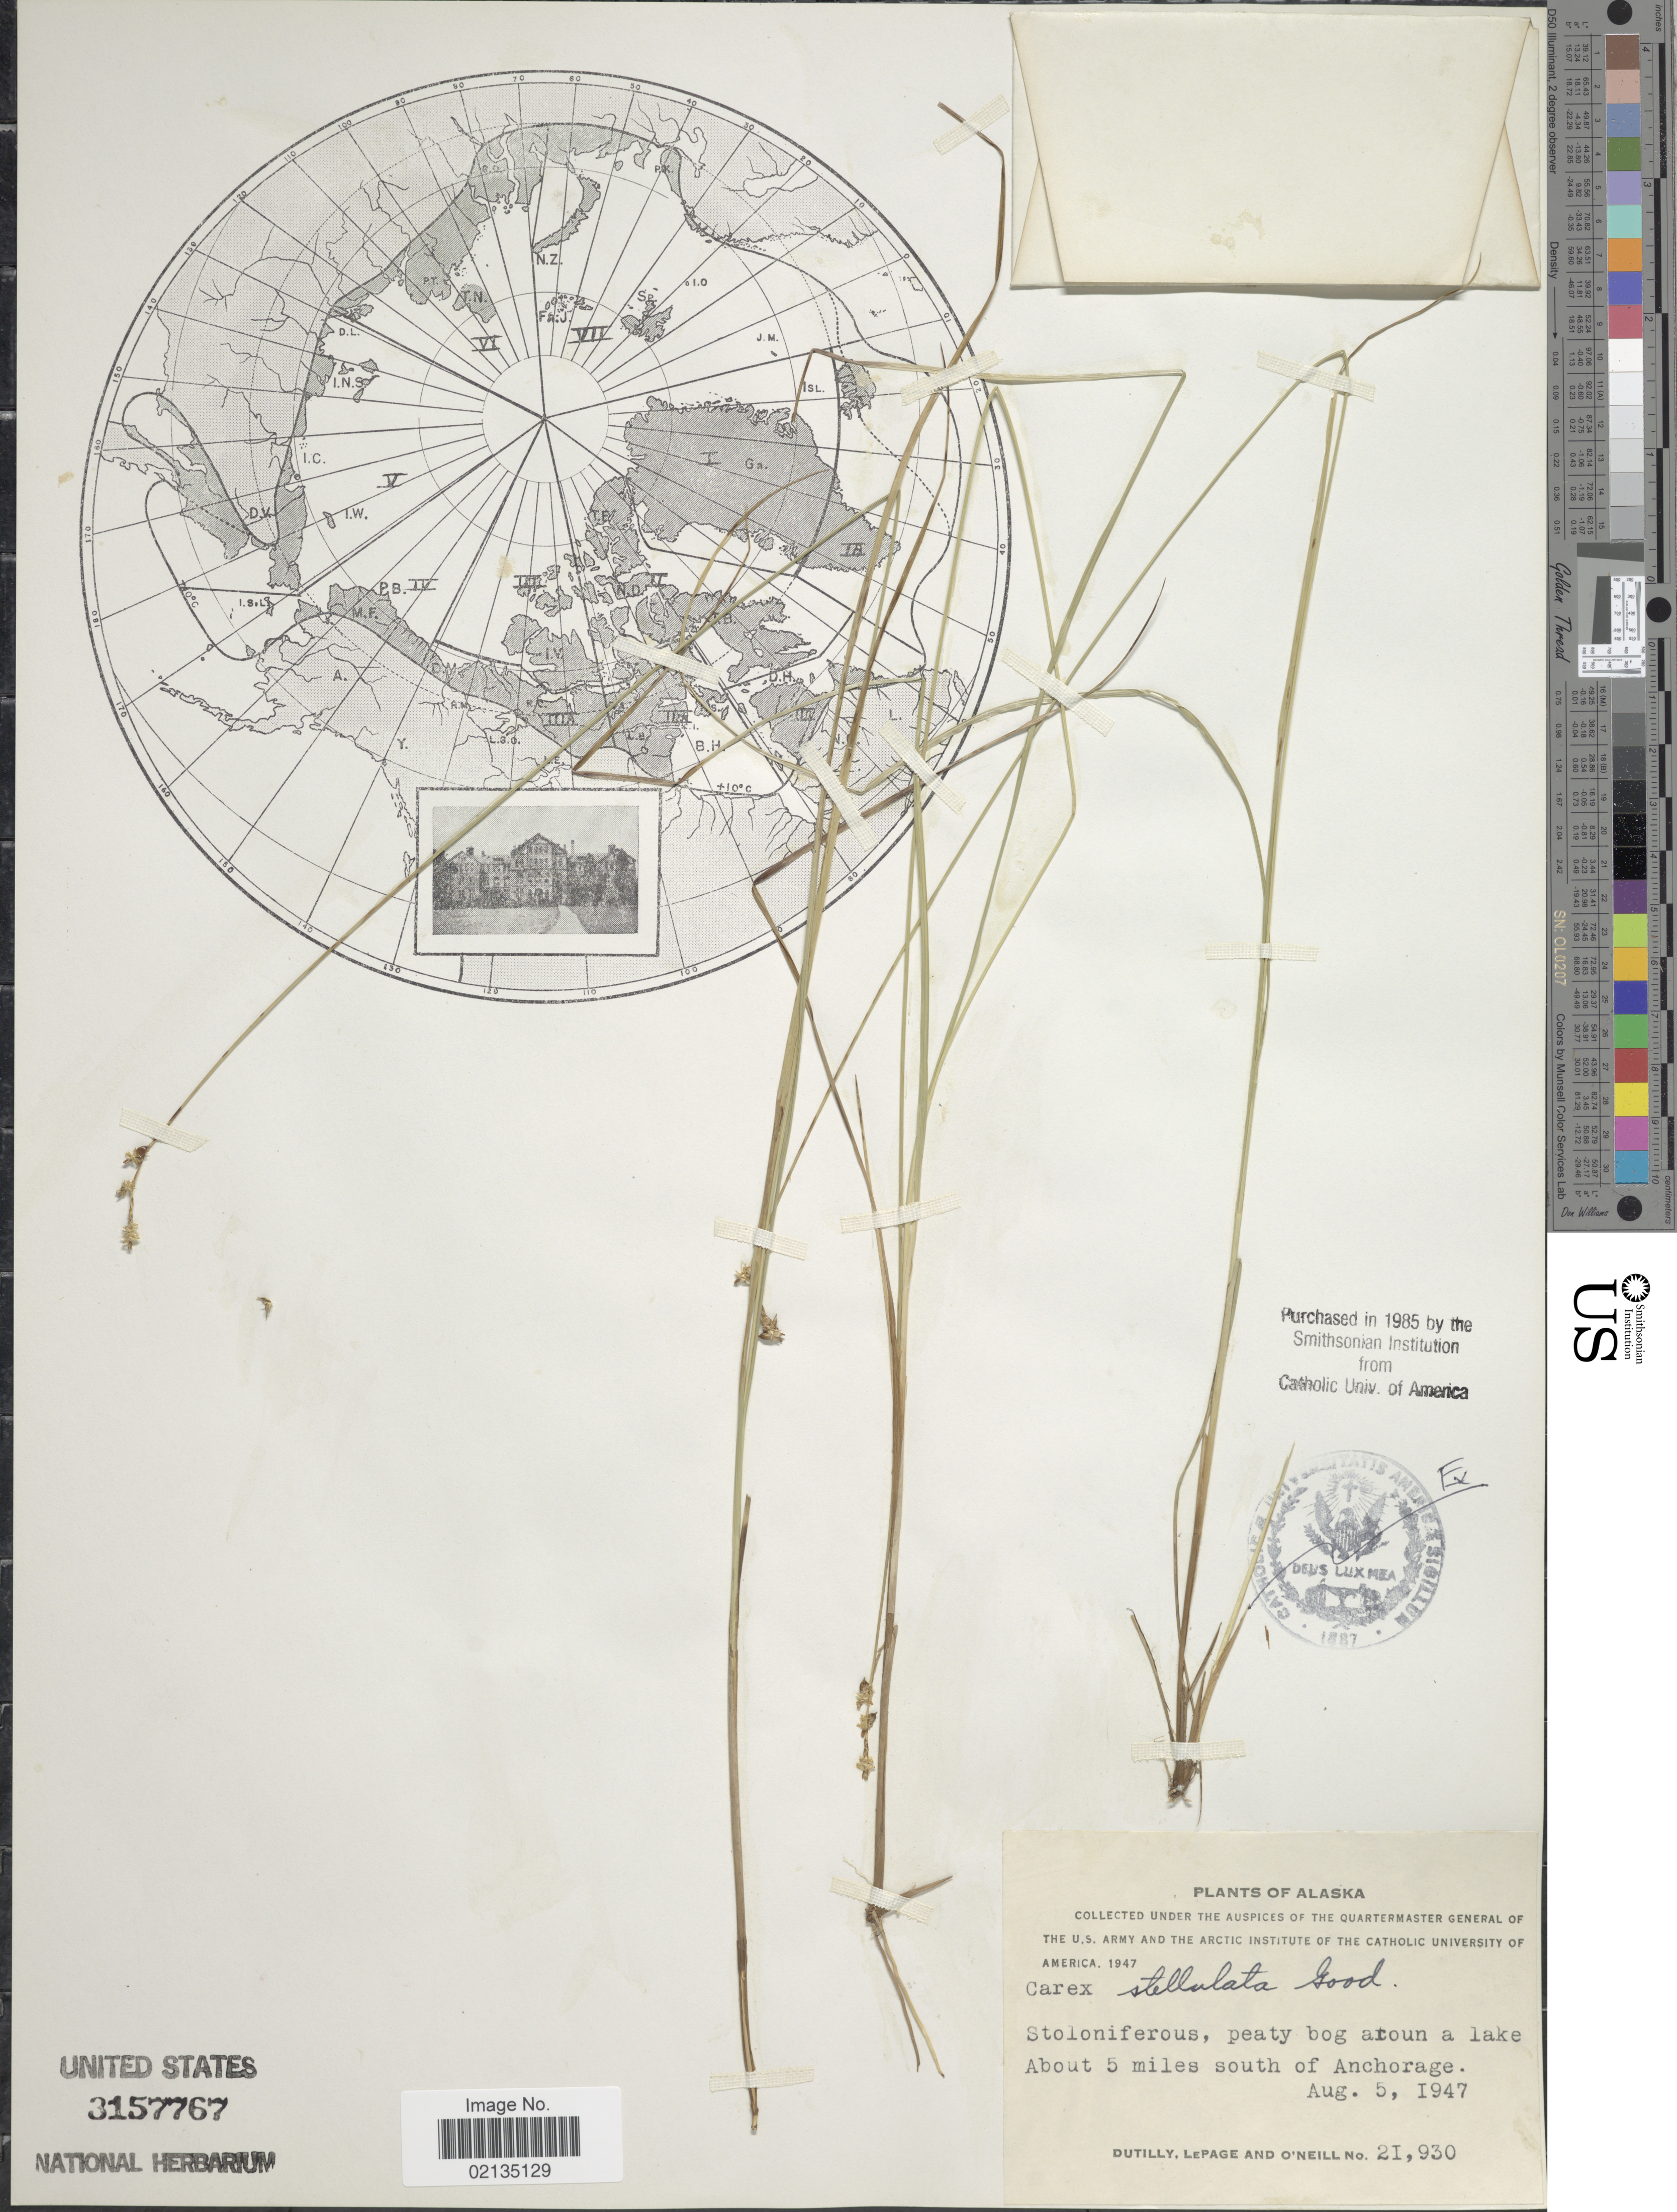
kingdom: Plantae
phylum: Tracheophyta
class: Liliopsida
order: Poales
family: Cyperaceae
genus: Carex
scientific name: Carex echinata subsp. echinata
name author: Murray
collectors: -. Dutilly, -. LePage & O' Neill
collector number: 21930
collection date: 1947-08-05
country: United States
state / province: Alaska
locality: Alaska, Stoloniferous, peaty bog around a lake, About 5 miles south of Anchorage.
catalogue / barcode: US 3157767